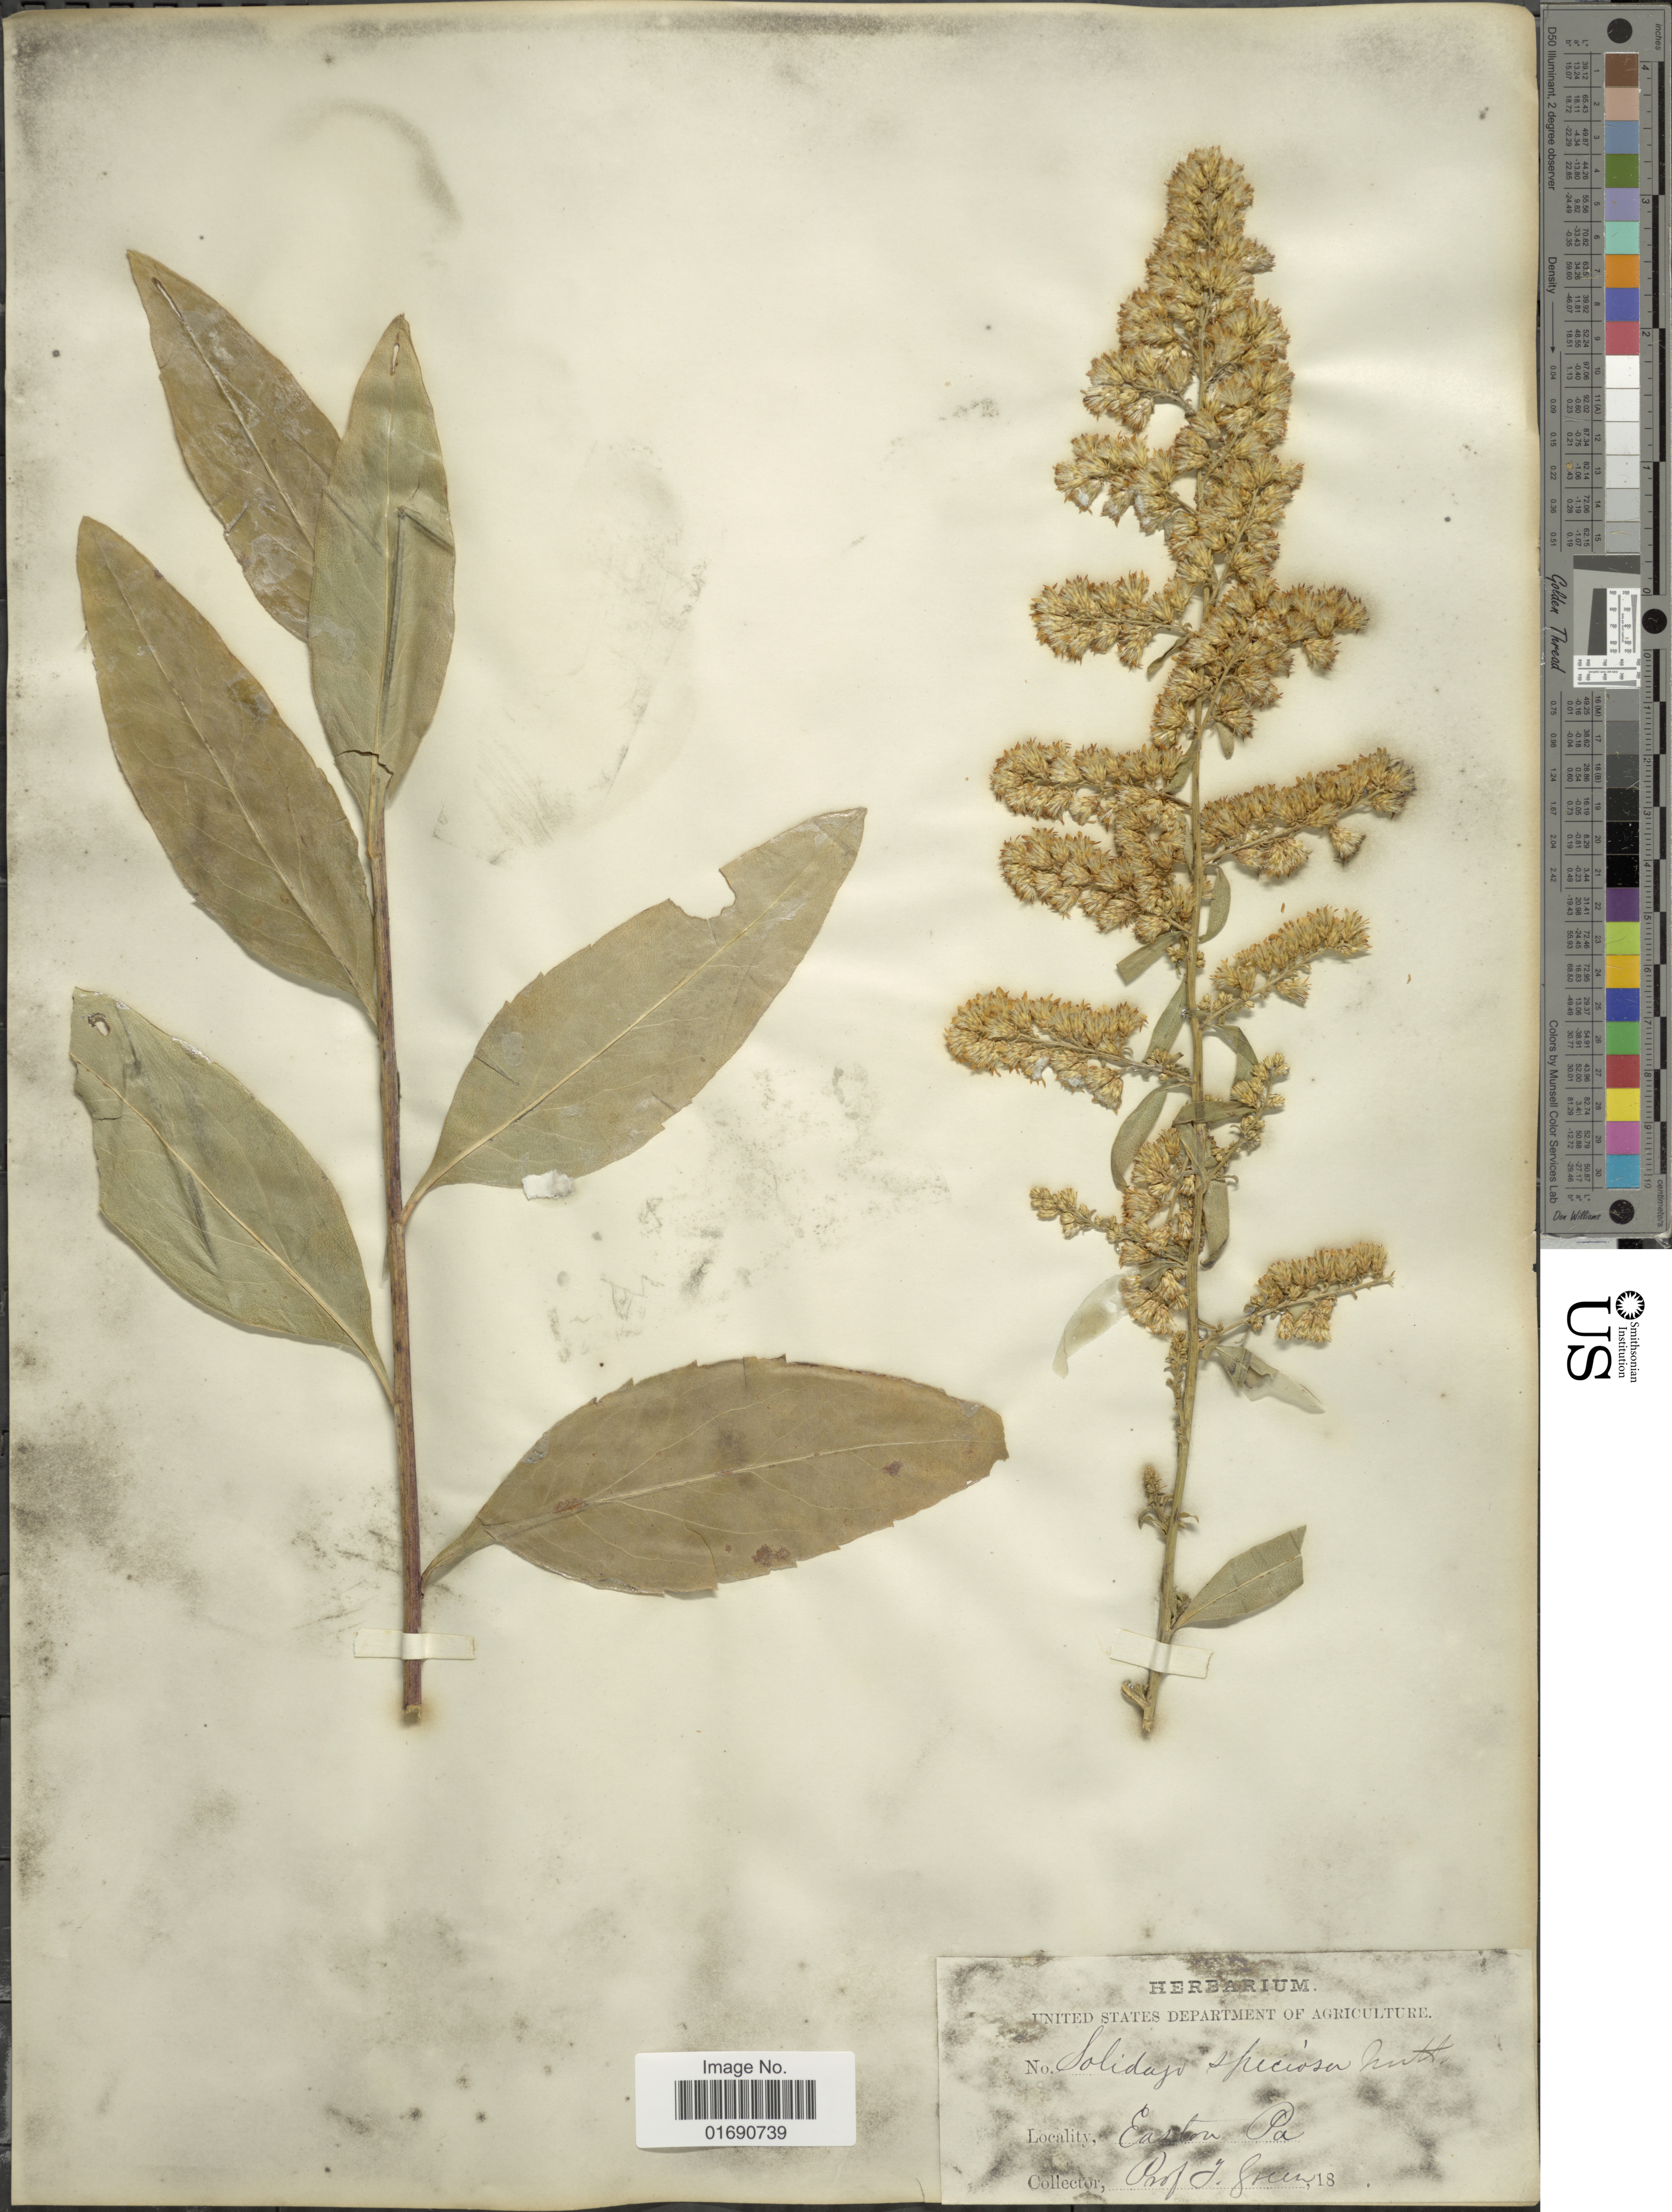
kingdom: Plantae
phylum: Tracheophyta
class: Magnoliopsida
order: Asterales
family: Asteraceae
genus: Solidago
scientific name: Solidago speciosa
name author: Nutt.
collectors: J. Green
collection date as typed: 18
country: United States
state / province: Pennsylvania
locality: Easton